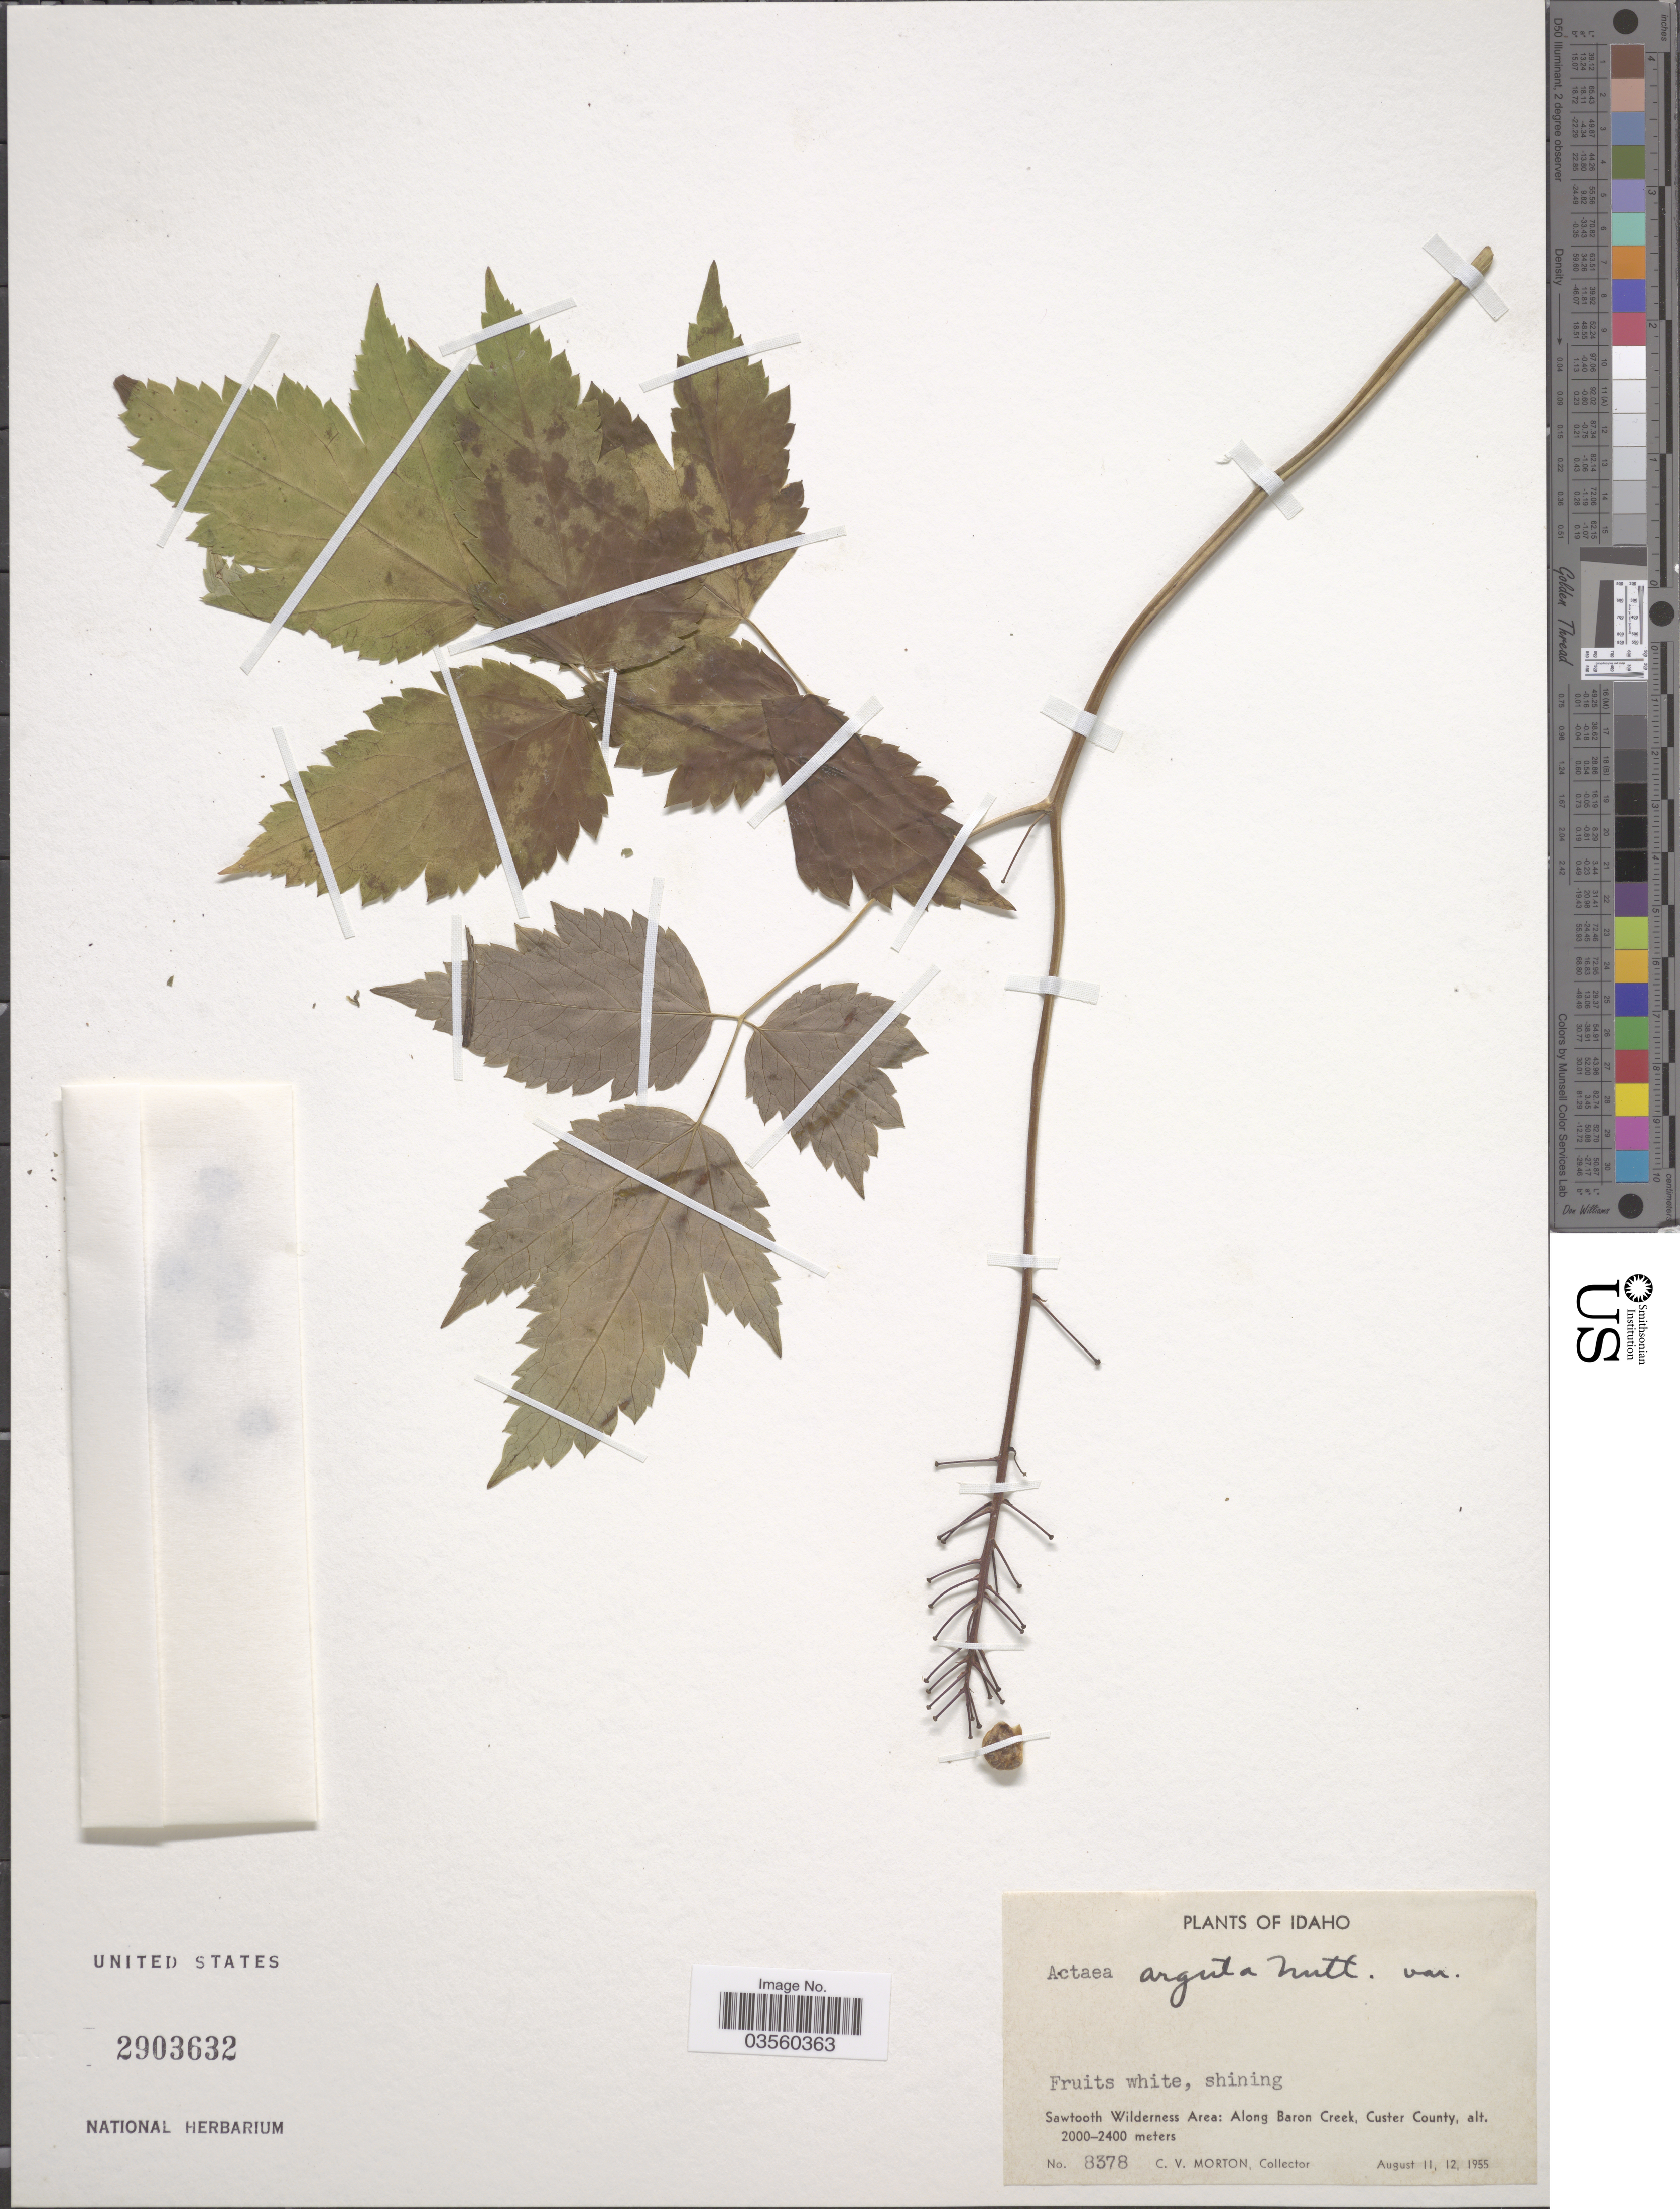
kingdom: Plantae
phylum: Tracheophyta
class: Magnoliopsida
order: Ranunculales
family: Ranunculaceae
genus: Actaea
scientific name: Actaea rubra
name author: (Aiton) Willd.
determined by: Strong, M. T., (US), Smithsonian Institution - National Museum of Natural History (UNITED STATES)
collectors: C. V. Morton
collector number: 8378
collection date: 1955-08-11/1955-08-12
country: United States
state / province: Idaho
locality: Sawtooth Wilderness Area: Along Baron Creek, Custer County.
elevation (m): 2000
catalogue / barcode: US 2903632